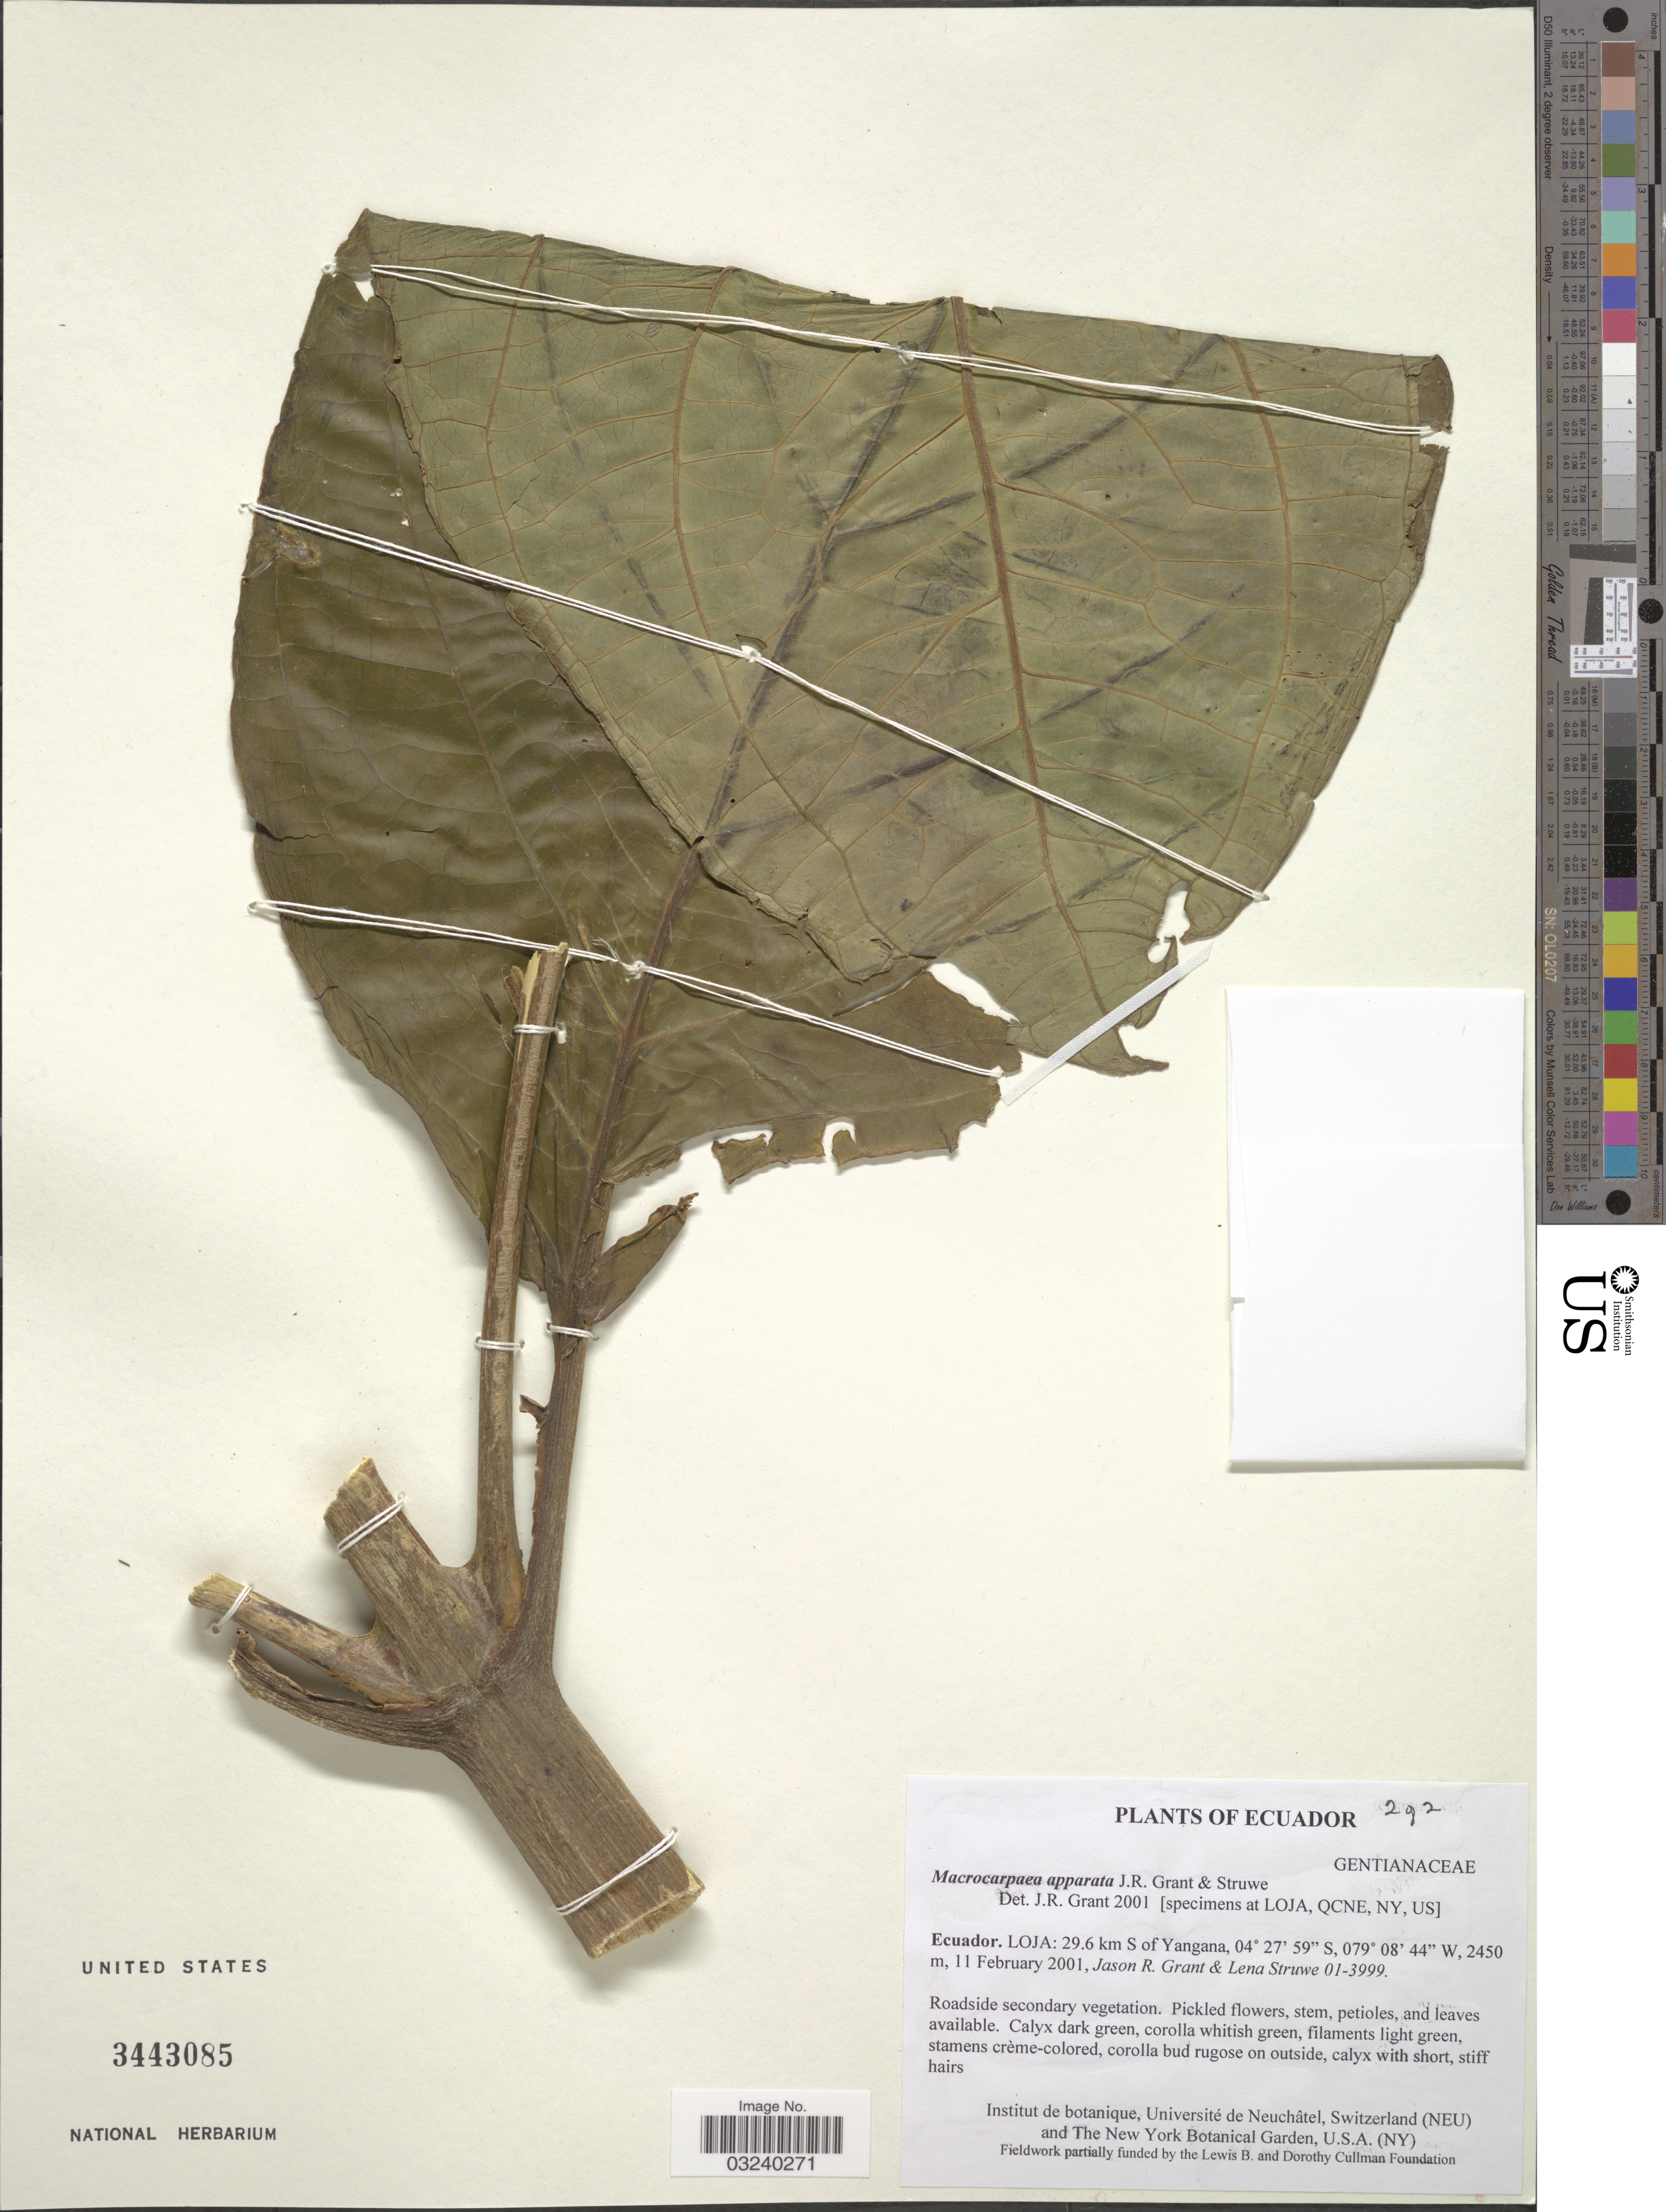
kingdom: Plantae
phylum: Tracheophyta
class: Magnoliopsida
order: Gentianales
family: Gentianaceae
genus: Macrocarpaea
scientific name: Macrocarpaea apparata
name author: J.R. Grant & Struwe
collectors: J. R. Grant & L. Struwe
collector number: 01-3999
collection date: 2001-02-11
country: Ecuador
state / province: Loja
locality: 29.6 km S of Yangana.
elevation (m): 2450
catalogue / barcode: US 3443085